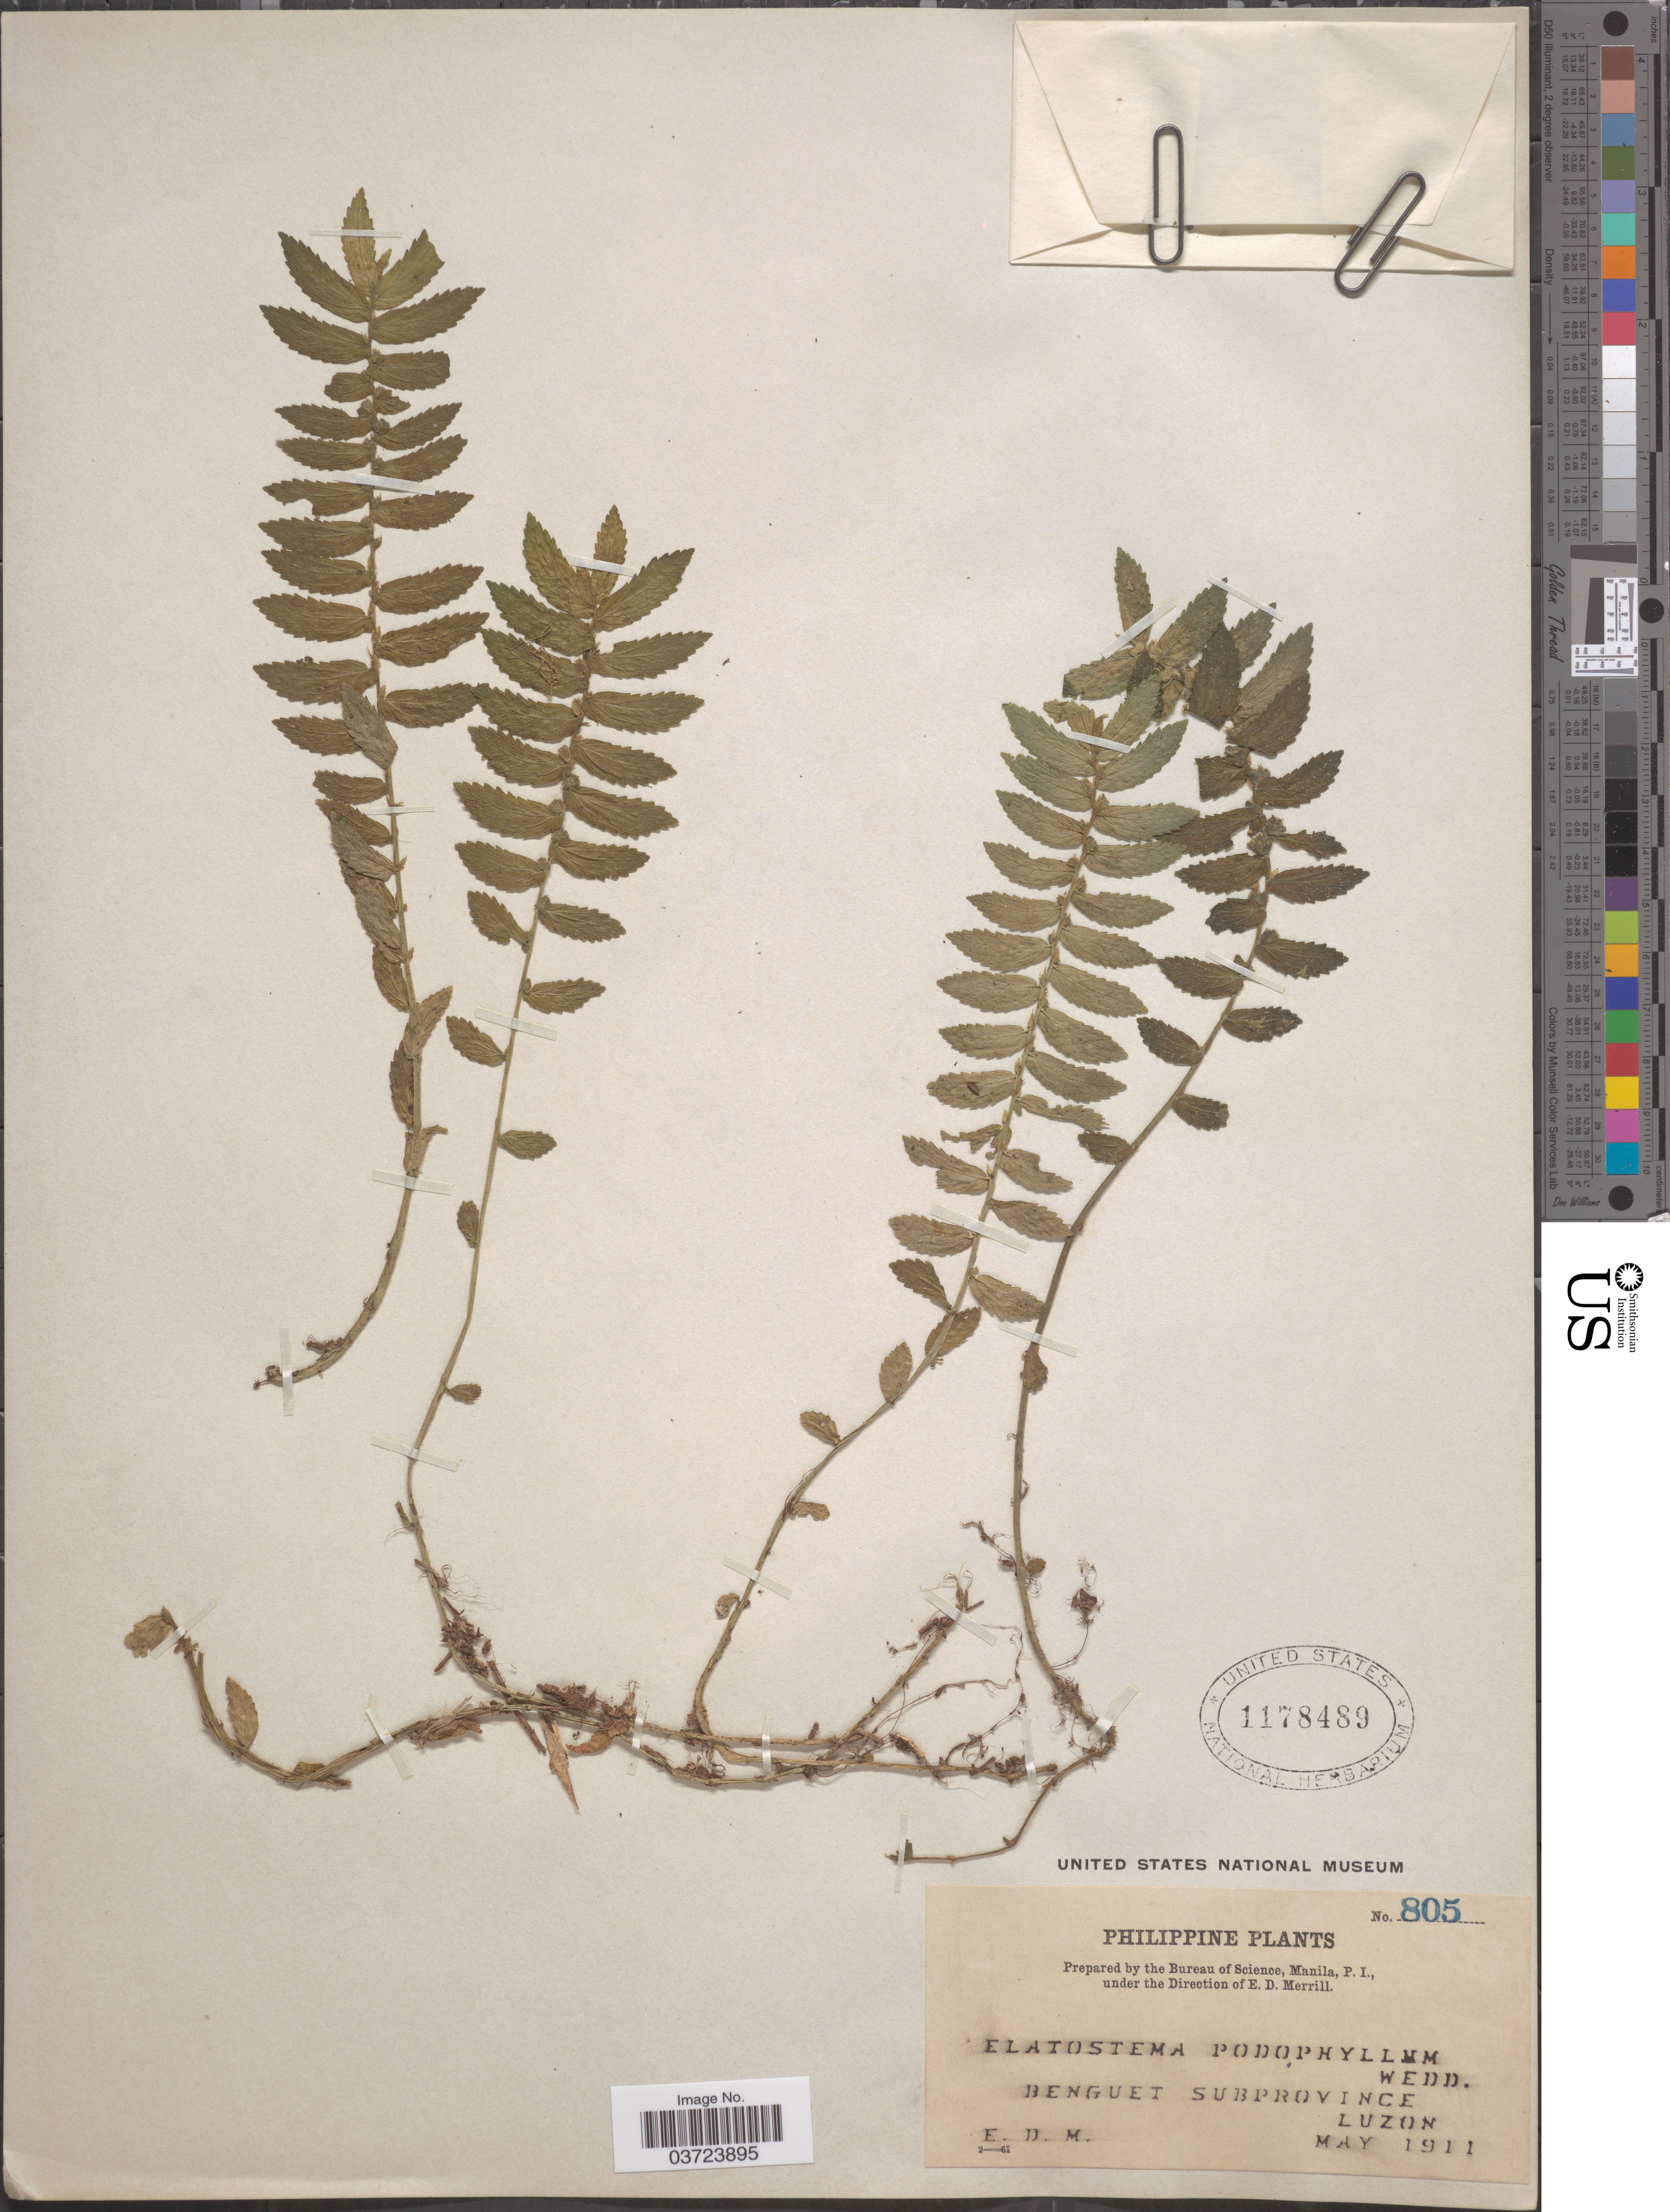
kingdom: Plantae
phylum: Tracheophyta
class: Magnoliopsida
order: Rosales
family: Urticaceae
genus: Elatostema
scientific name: Elatostema podophyllum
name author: Wedd.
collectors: E. D. Merrill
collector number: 805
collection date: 1911-05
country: Philippines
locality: Benguet Subprovince, Luzon.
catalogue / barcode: US 1178489